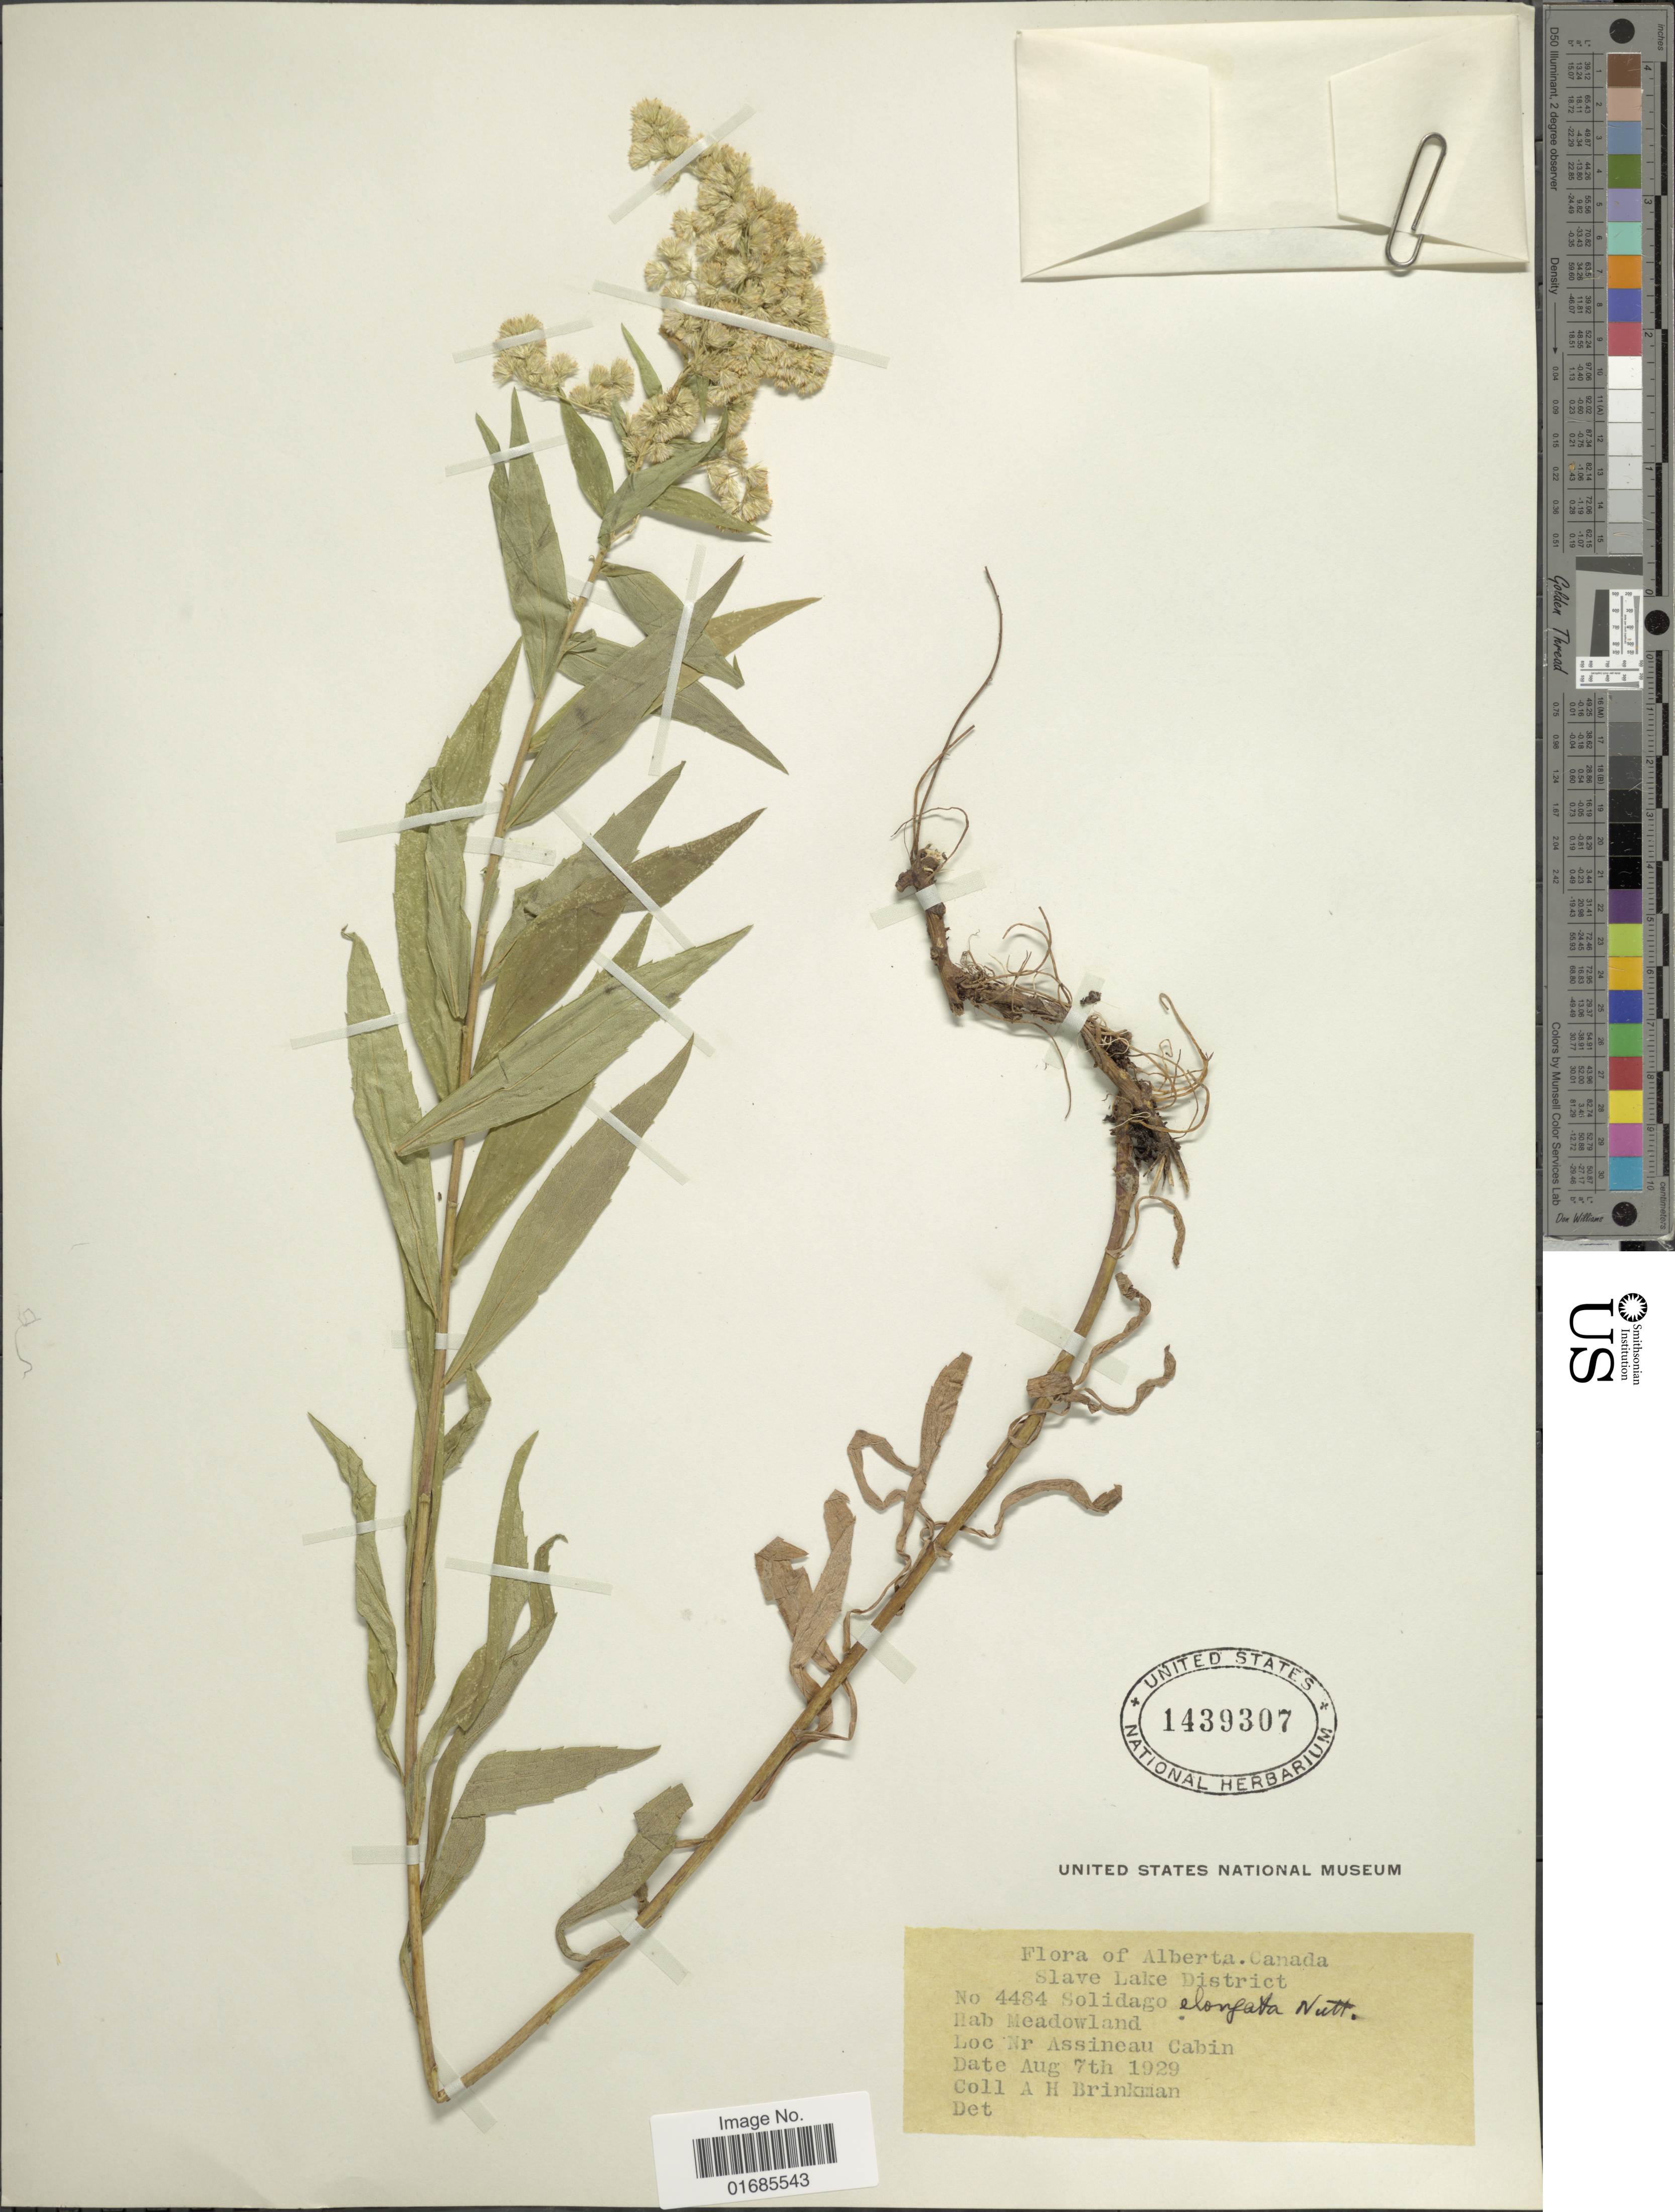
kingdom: Plantae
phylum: Tracheophyta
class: Magnoliopsida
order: Asterales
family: Asteraceae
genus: Solidago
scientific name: Solidago canadensis var. salebrosa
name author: (Piper) M.E. Jones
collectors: A. Brinkman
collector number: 4484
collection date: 1929-08-07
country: Canada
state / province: Alberta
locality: Slave Lake District, Meadowland, Nr. Assineau Cabin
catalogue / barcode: US 1439307